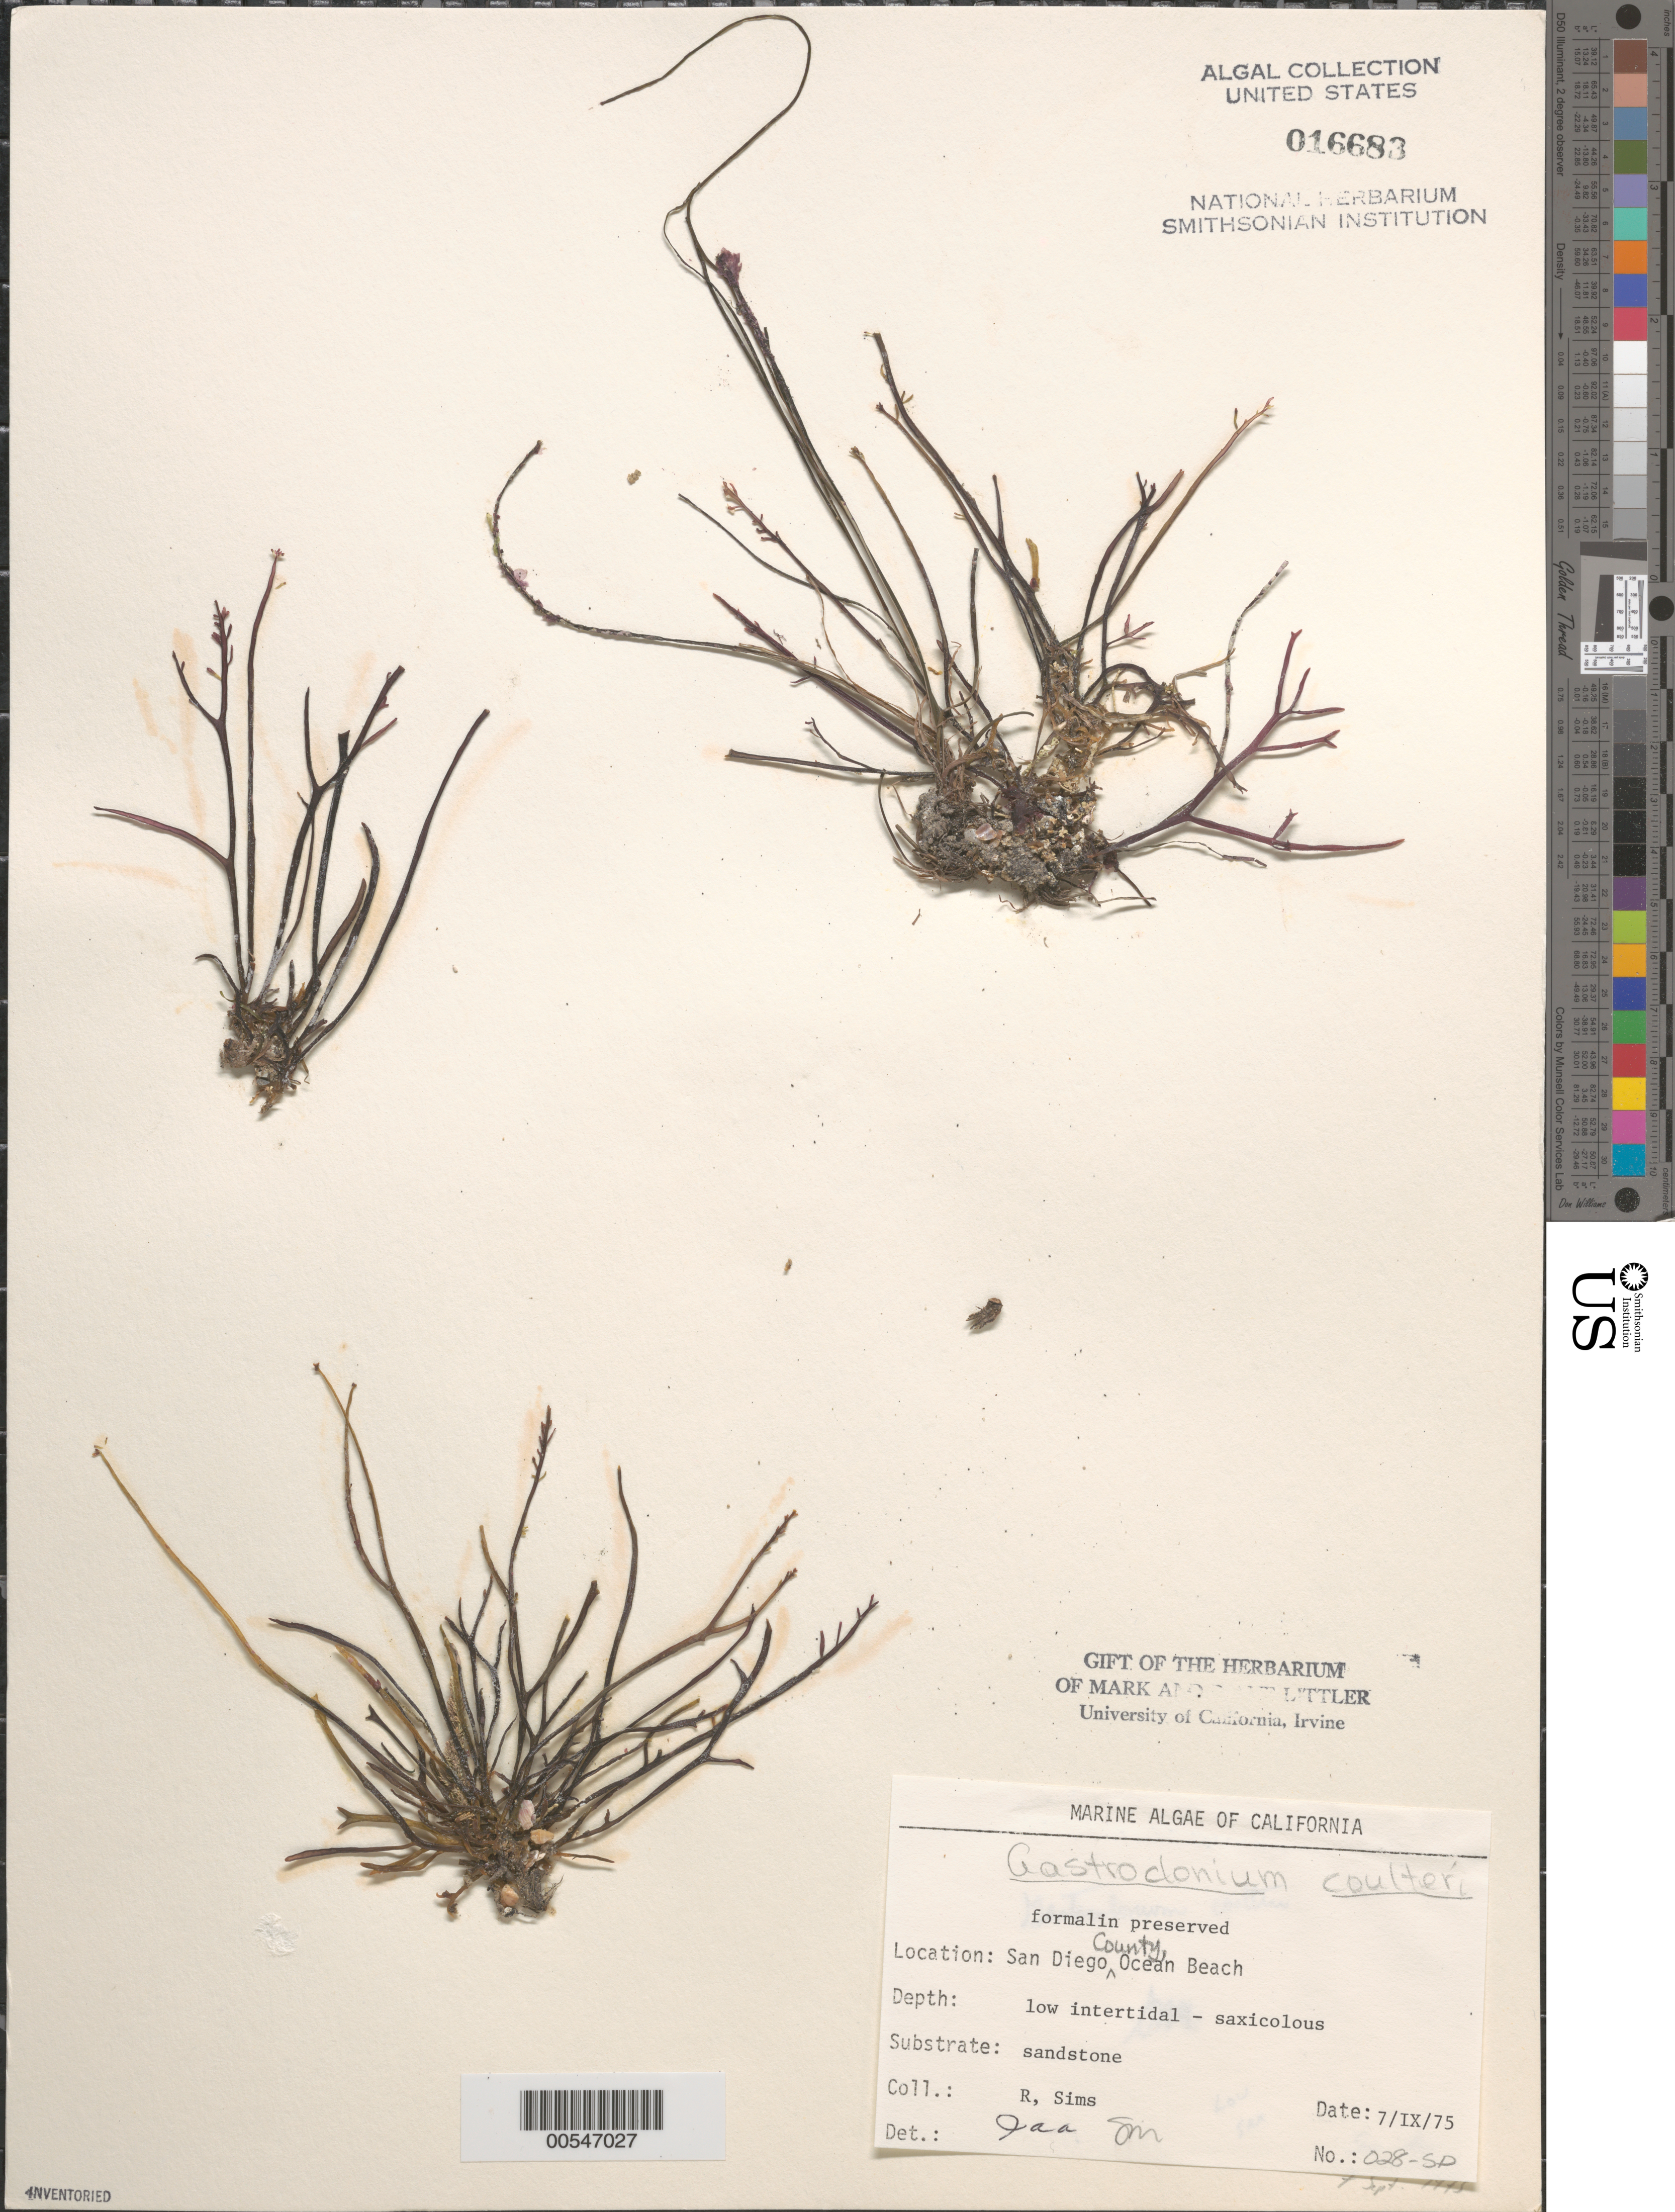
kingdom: Plantae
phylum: Rhodophyta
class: Florideophyceae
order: Rhodymeniales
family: Champiaceae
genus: Neogastroclonium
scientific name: Neogastroclonium subarticulatum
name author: (Turner) L. Le Gall et al.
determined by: Algae name updating Project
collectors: R. H. Sims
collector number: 028-SD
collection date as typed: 07 Sep 1975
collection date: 1975-09-07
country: United States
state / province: California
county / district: San Diego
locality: Ocean Beach, end of Del Monte Street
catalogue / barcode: US 16683